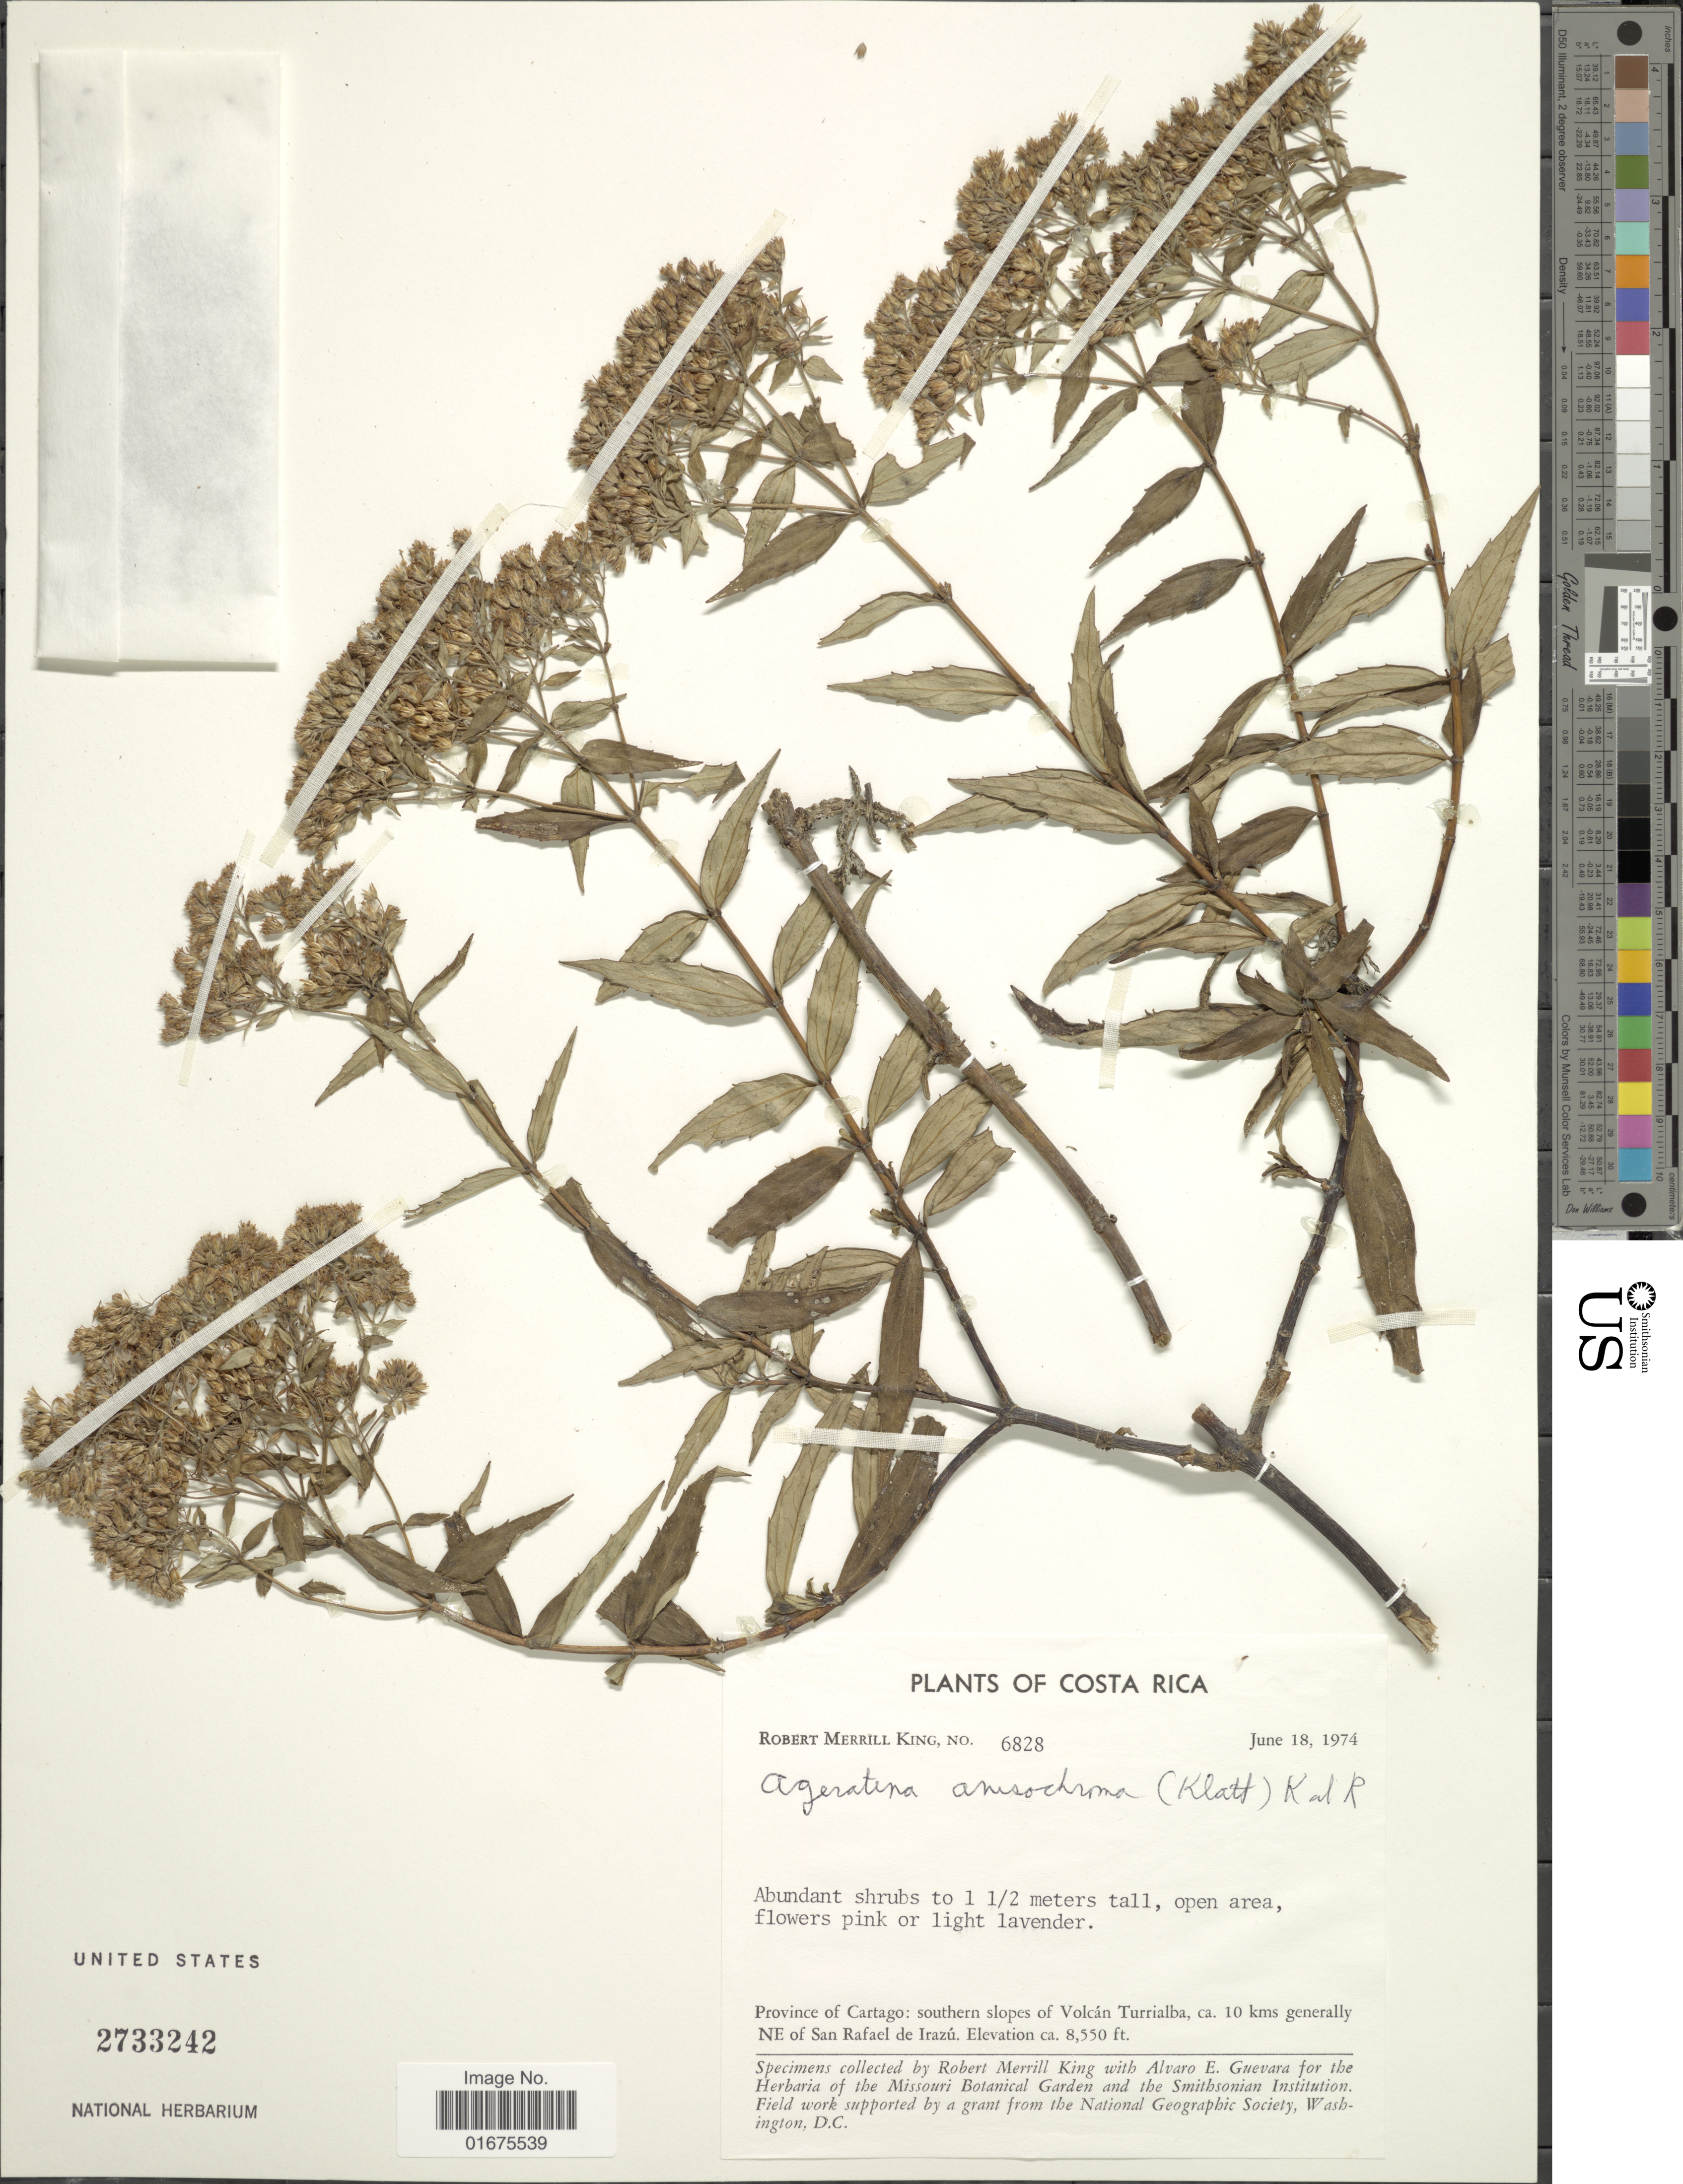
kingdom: Plantae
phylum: Tracheophyta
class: Magnoliopsida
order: Asterales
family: Asteraceae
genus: Ageratina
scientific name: Ageratina anisochroma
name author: (Klatt) R.M. King & H. Rob.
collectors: R. M. King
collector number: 6828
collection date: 1974-06-18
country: Costa Rica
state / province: Cartago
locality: Southern slopes of Volcan Turrialba, ca. 10 kms generally NE of San Rafael de Irazu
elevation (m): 2606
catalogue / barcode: US 2733242